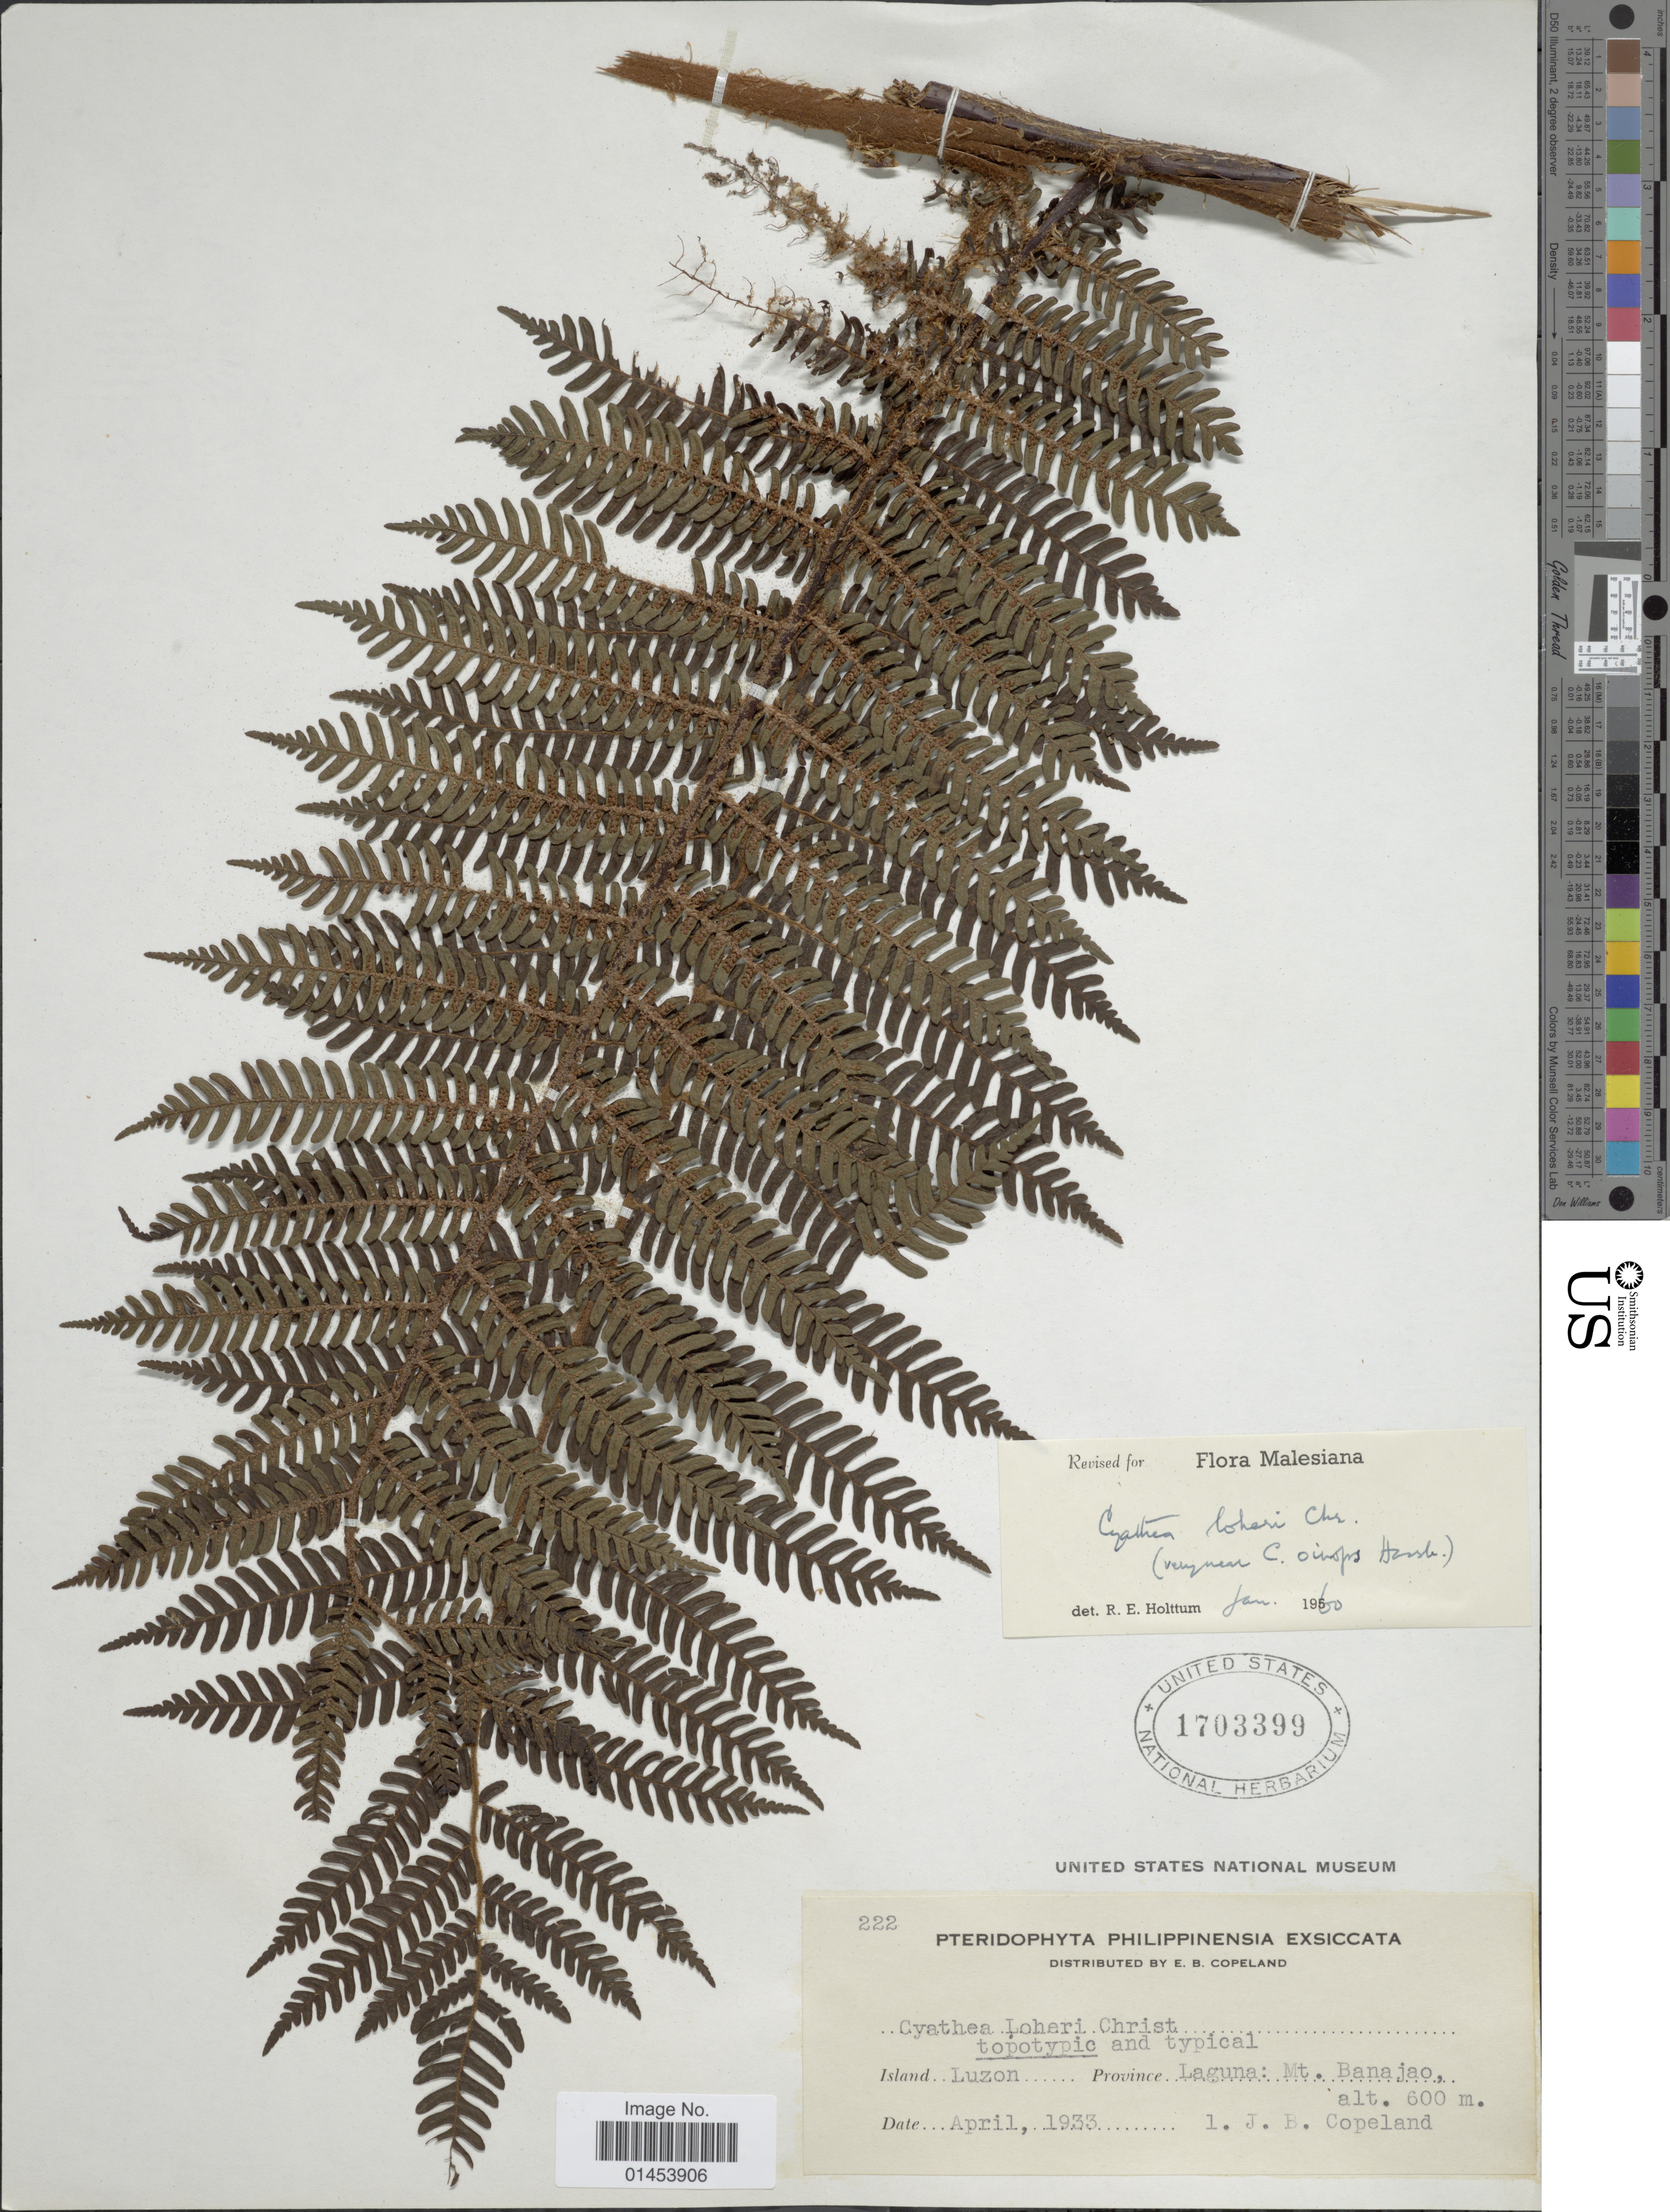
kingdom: Plantae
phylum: Tracheophyta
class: Polypodiopsida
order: Cyatheales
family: Cyatheaceae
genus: Cyathea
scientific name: Cyathea loheri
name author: Christ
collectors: J. Copeland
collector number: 222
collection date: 1933-04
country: Philippines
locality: Island Luzon. Province Laguna: Mt. Banajao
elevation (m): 600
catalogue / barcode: US 1703399